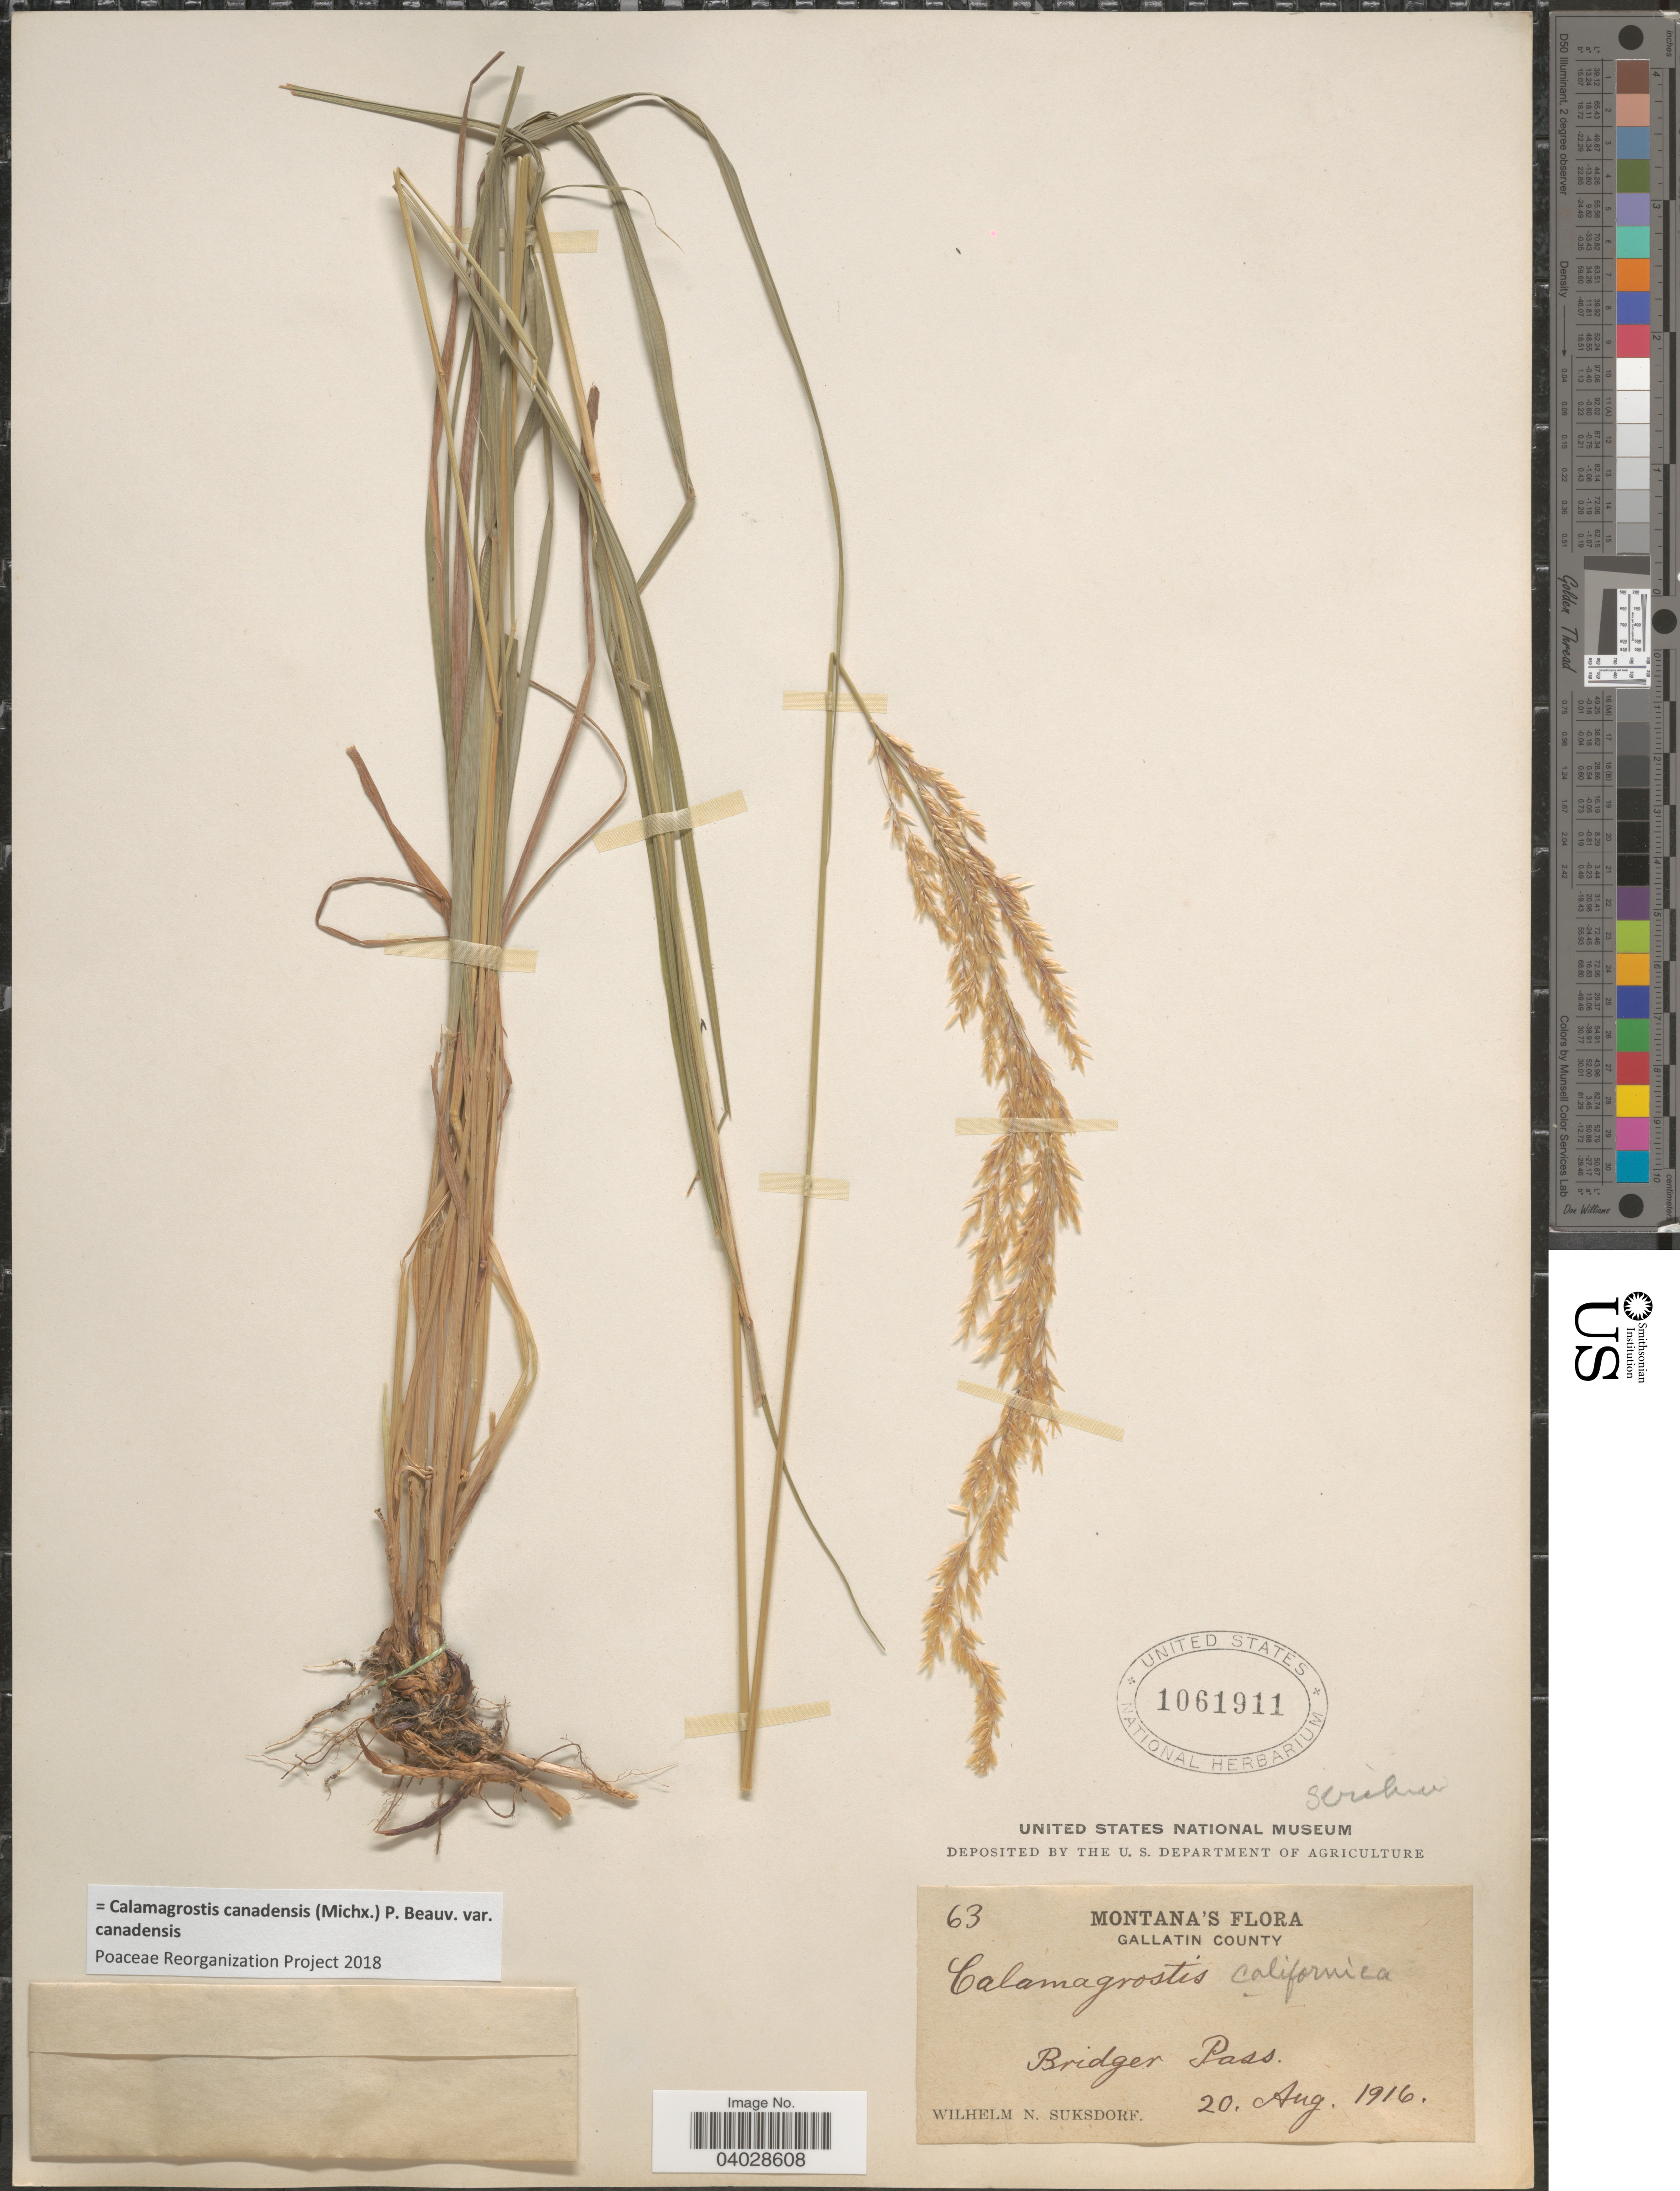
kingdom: Plantae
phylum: Tracheophyta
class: Liliopsida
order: Poales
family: Poaceae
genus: Calamagrostis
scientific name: Calamagrostis canadensis var. canadensis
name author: (Michx.) P. Beauv.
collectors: W. N. Suksdorf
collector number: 63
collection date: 1916-08-20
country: United States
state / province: Montana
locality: Gallatin County. Bridger Pass.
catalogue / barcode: US 1061911